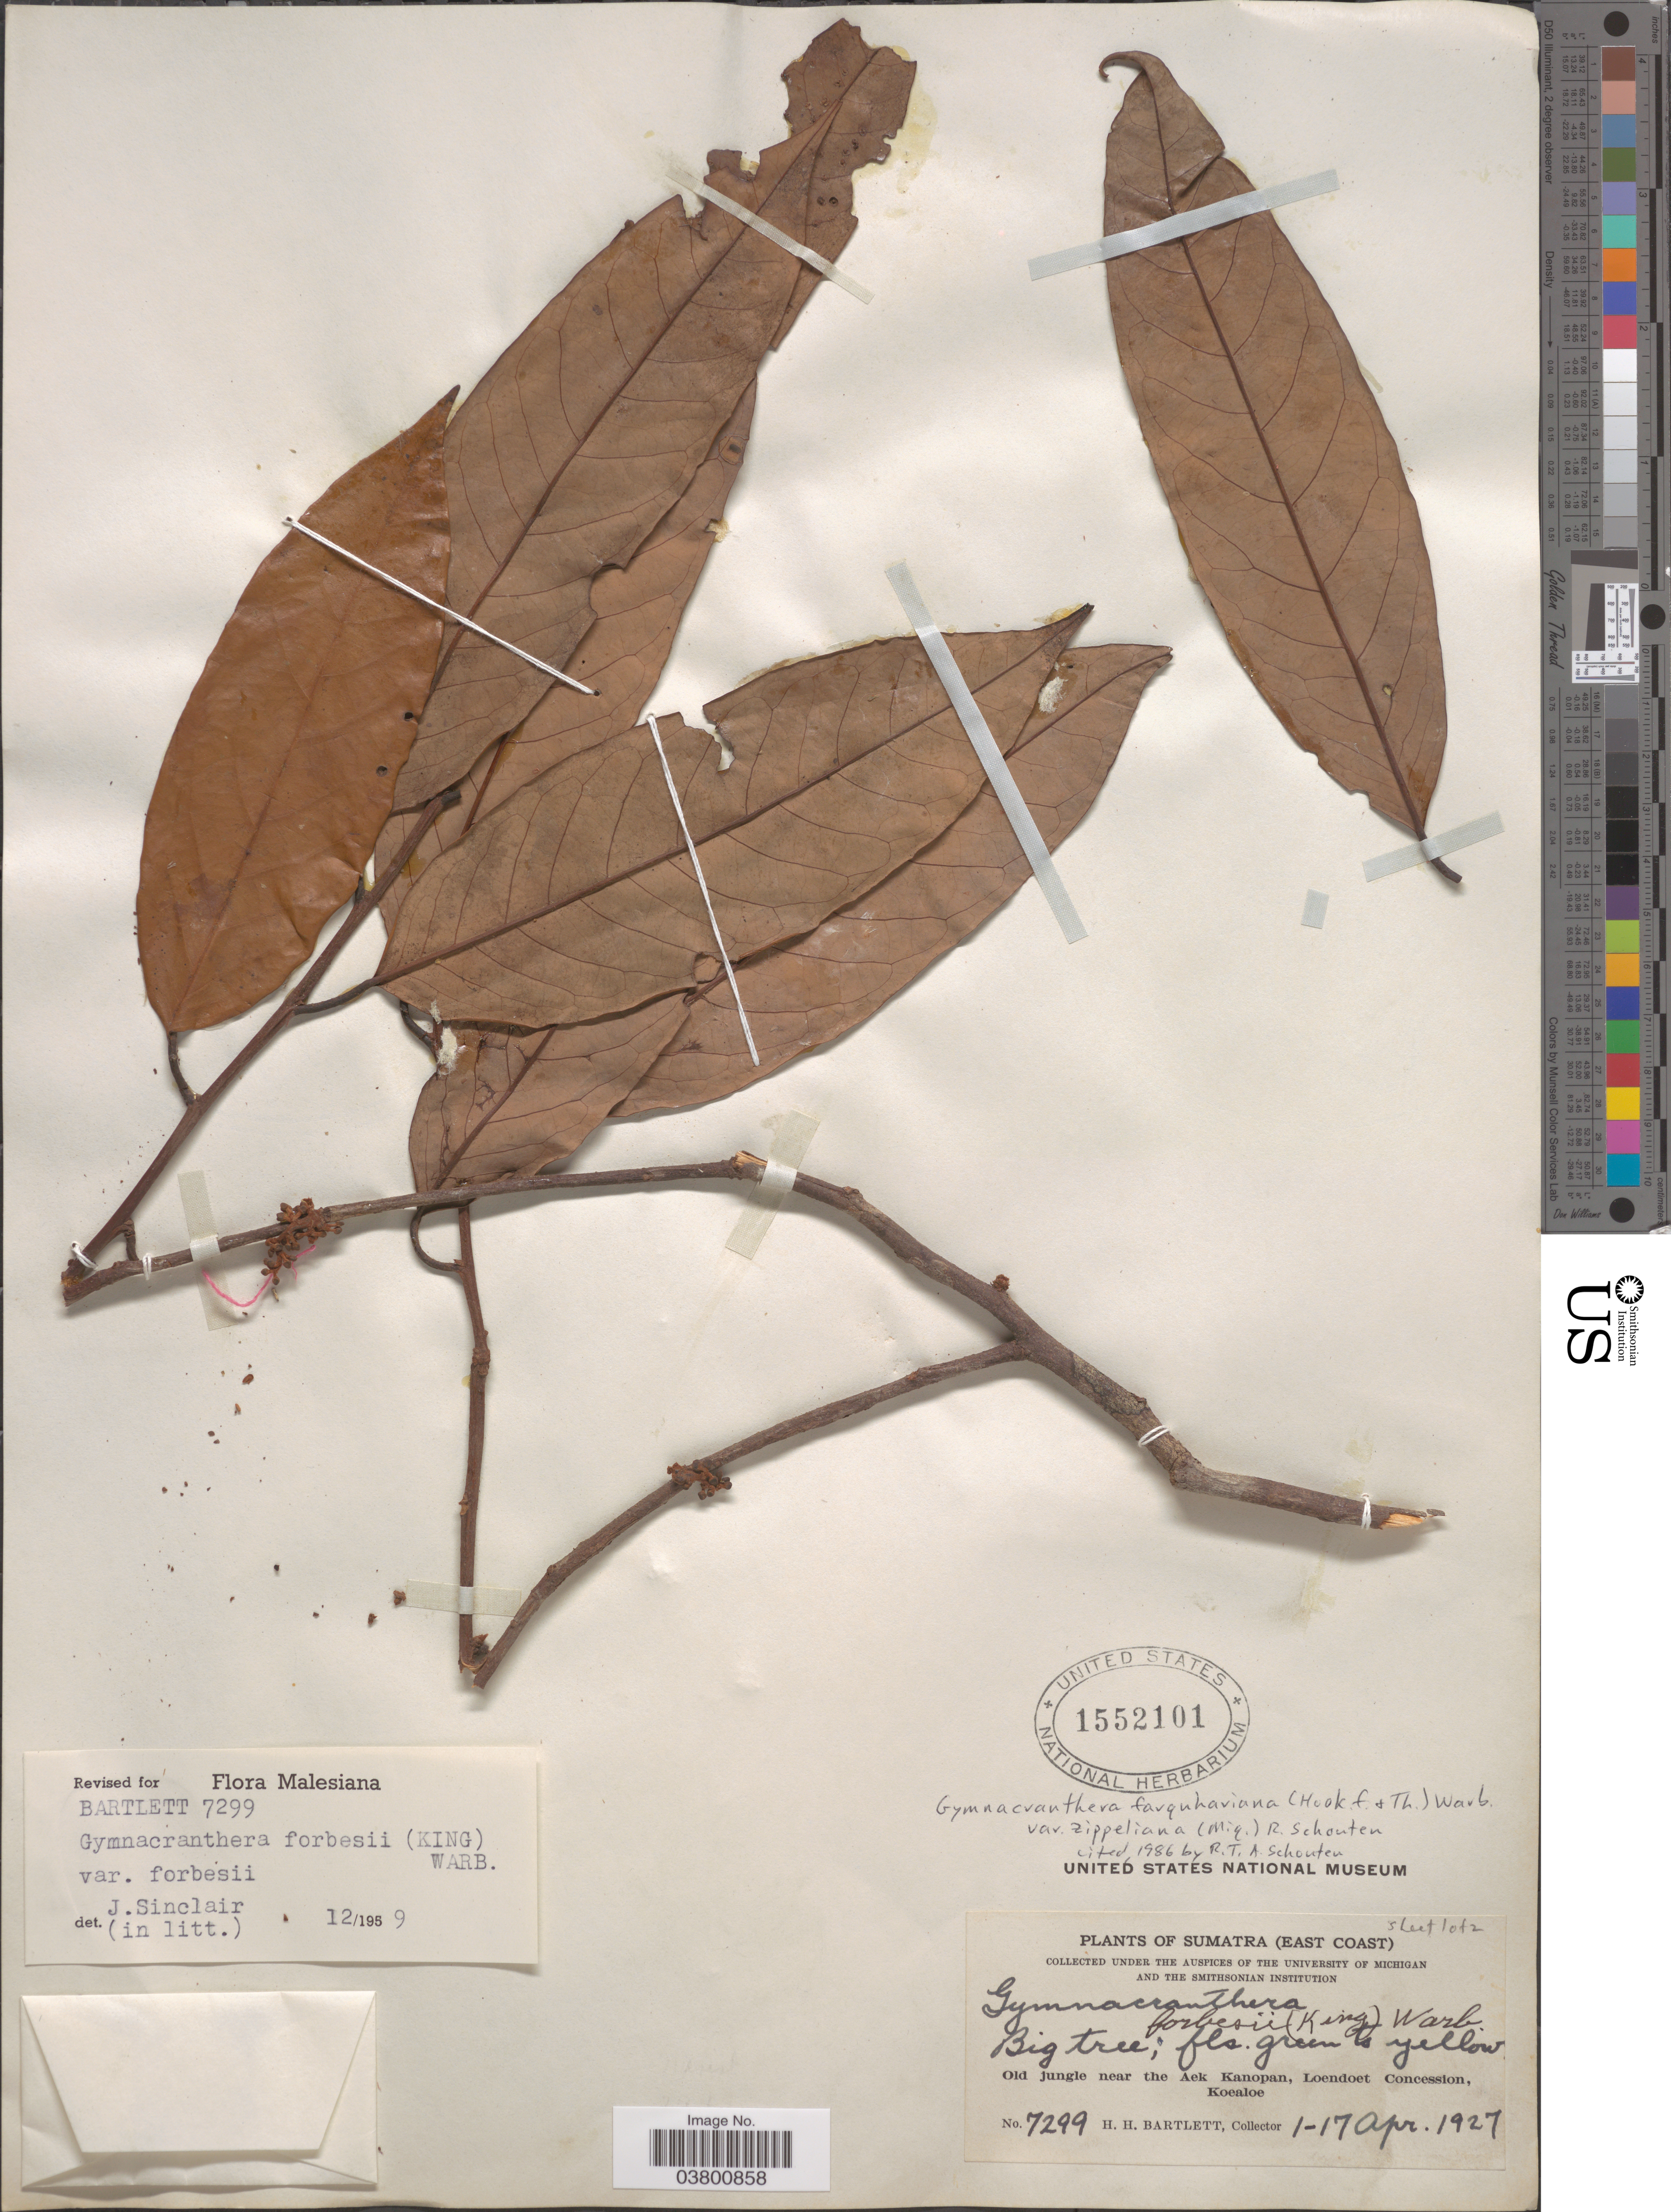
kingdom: Plantae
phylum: Tracheophyta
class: Magnoliopsida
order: Magnoliales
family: Myristicaceae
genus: Gymnacranthera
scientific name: Gymnacranthera farquhariana var. zippeliana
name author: (Miq.) R.T.A. Schouten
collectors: H. H. Bartlett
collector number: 7299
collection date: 1927-04-01/1927-04-17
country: Indonesia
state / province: Sumatra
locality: East Coast. Old jungle near the Aek Kanopan, Loendoet Concession, Koealoe.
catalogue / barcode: US 1552101